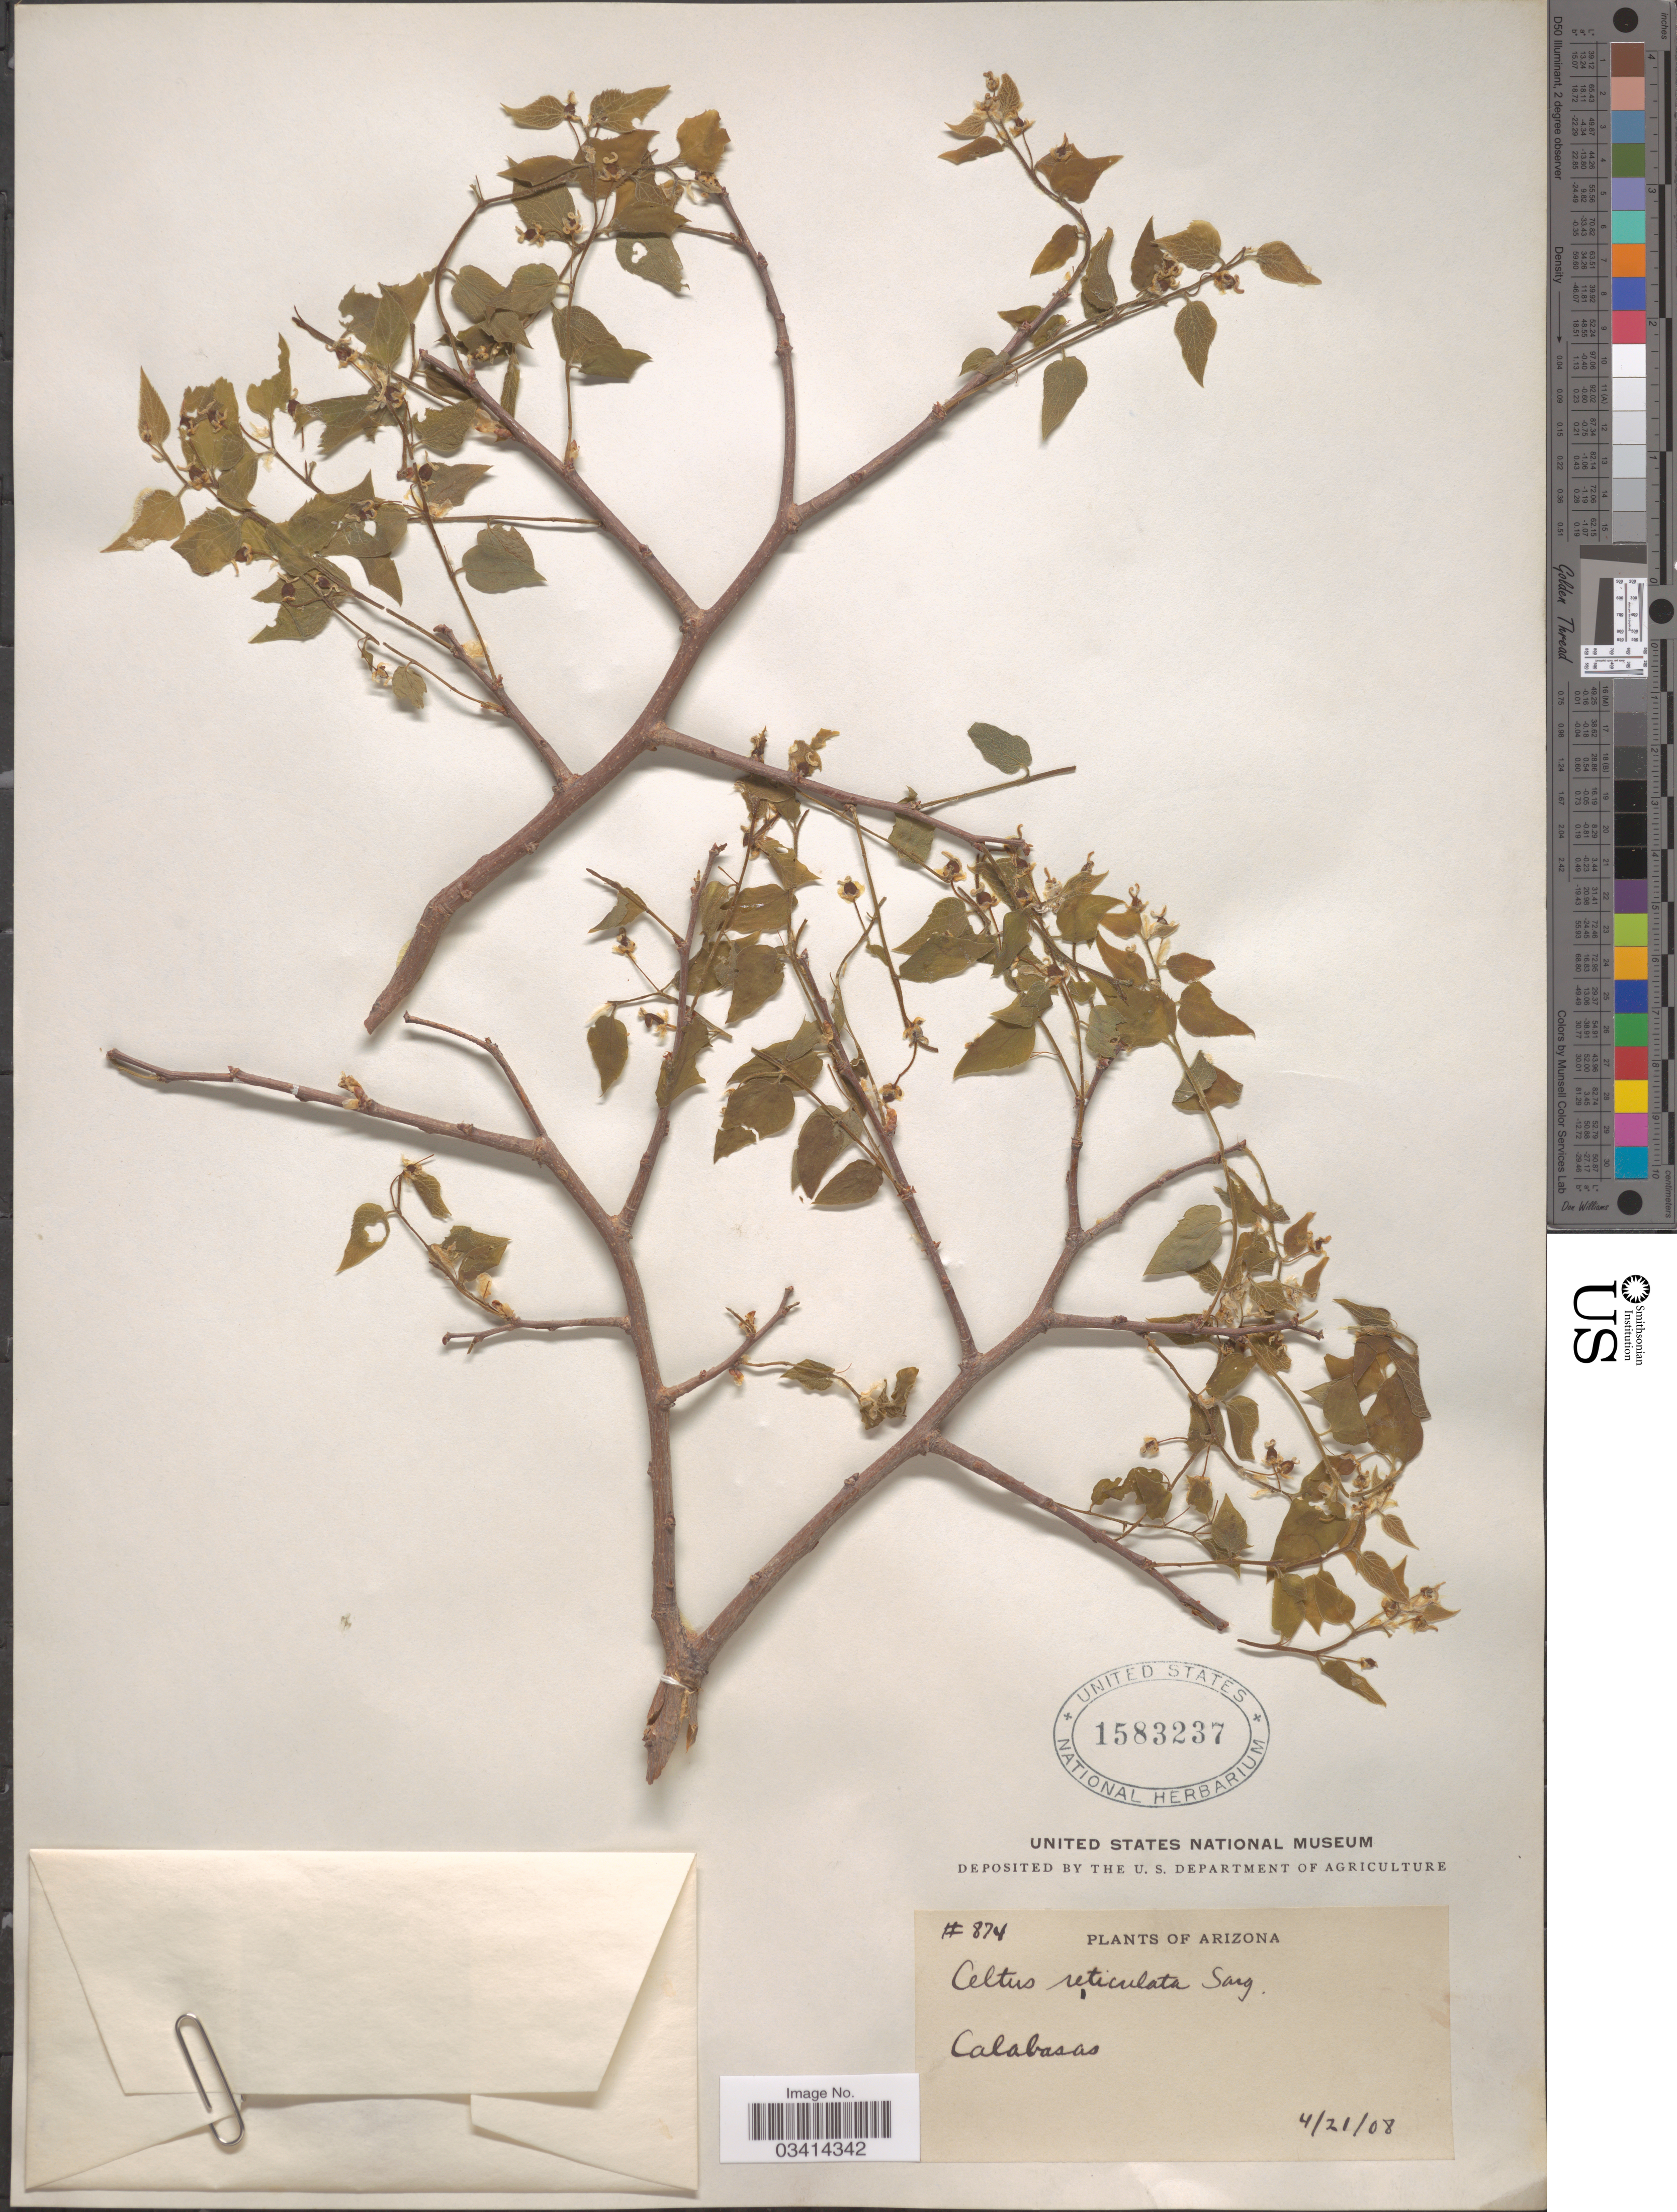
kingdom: Plantae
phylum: Tracheophyta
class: Magnoliopsida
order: Rosales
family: Cannabaceae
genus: Celtis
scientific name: Celtis reticulata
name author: Torr.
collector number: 874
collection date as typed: Transcribed d/m/y: 21/4/8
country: United States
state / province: Arizona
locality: Calabasas.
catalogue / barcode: US 1583237